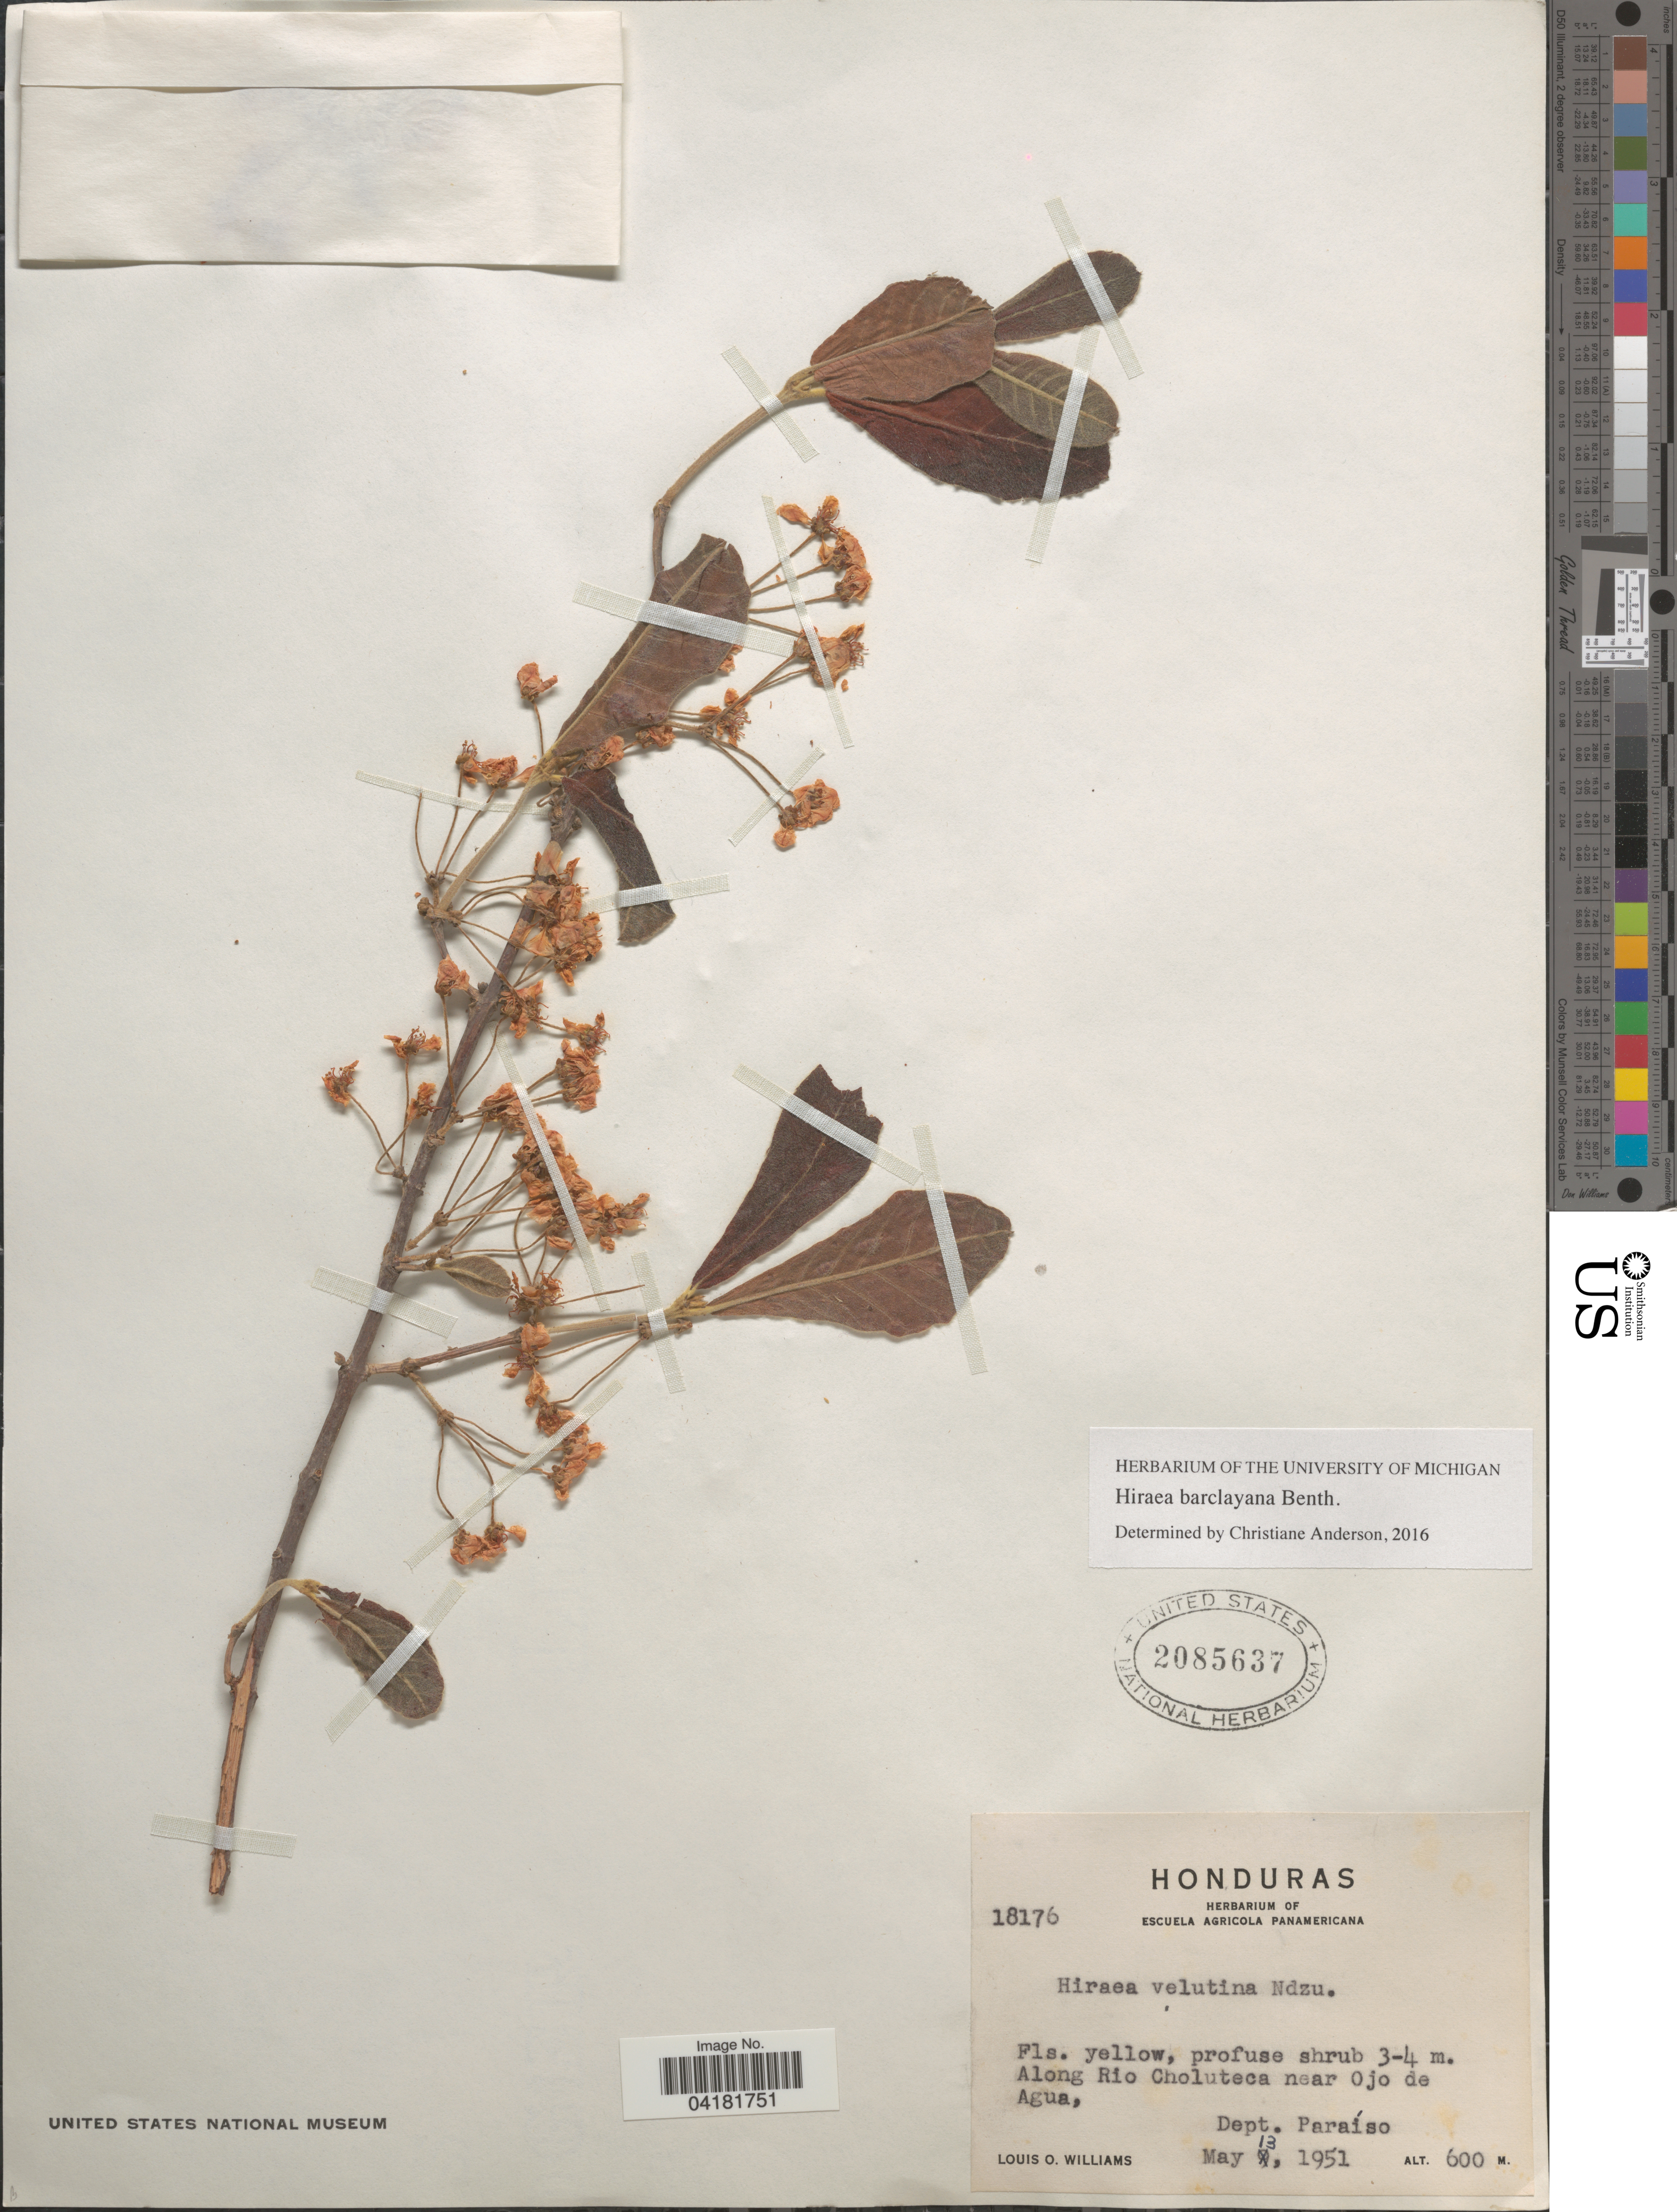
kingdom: Plantae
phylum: Tracheophyta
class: Magnoliopsida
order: Malpighiales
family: Malpighiaceae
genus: Hiraea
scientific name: Hiraea barclayana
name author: Benth.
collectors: L. O. Williams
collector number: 18176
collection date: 1951-05-13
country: Honduras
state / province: El Paraiso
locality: Along Rio Choluteca near Ojo de Agua, Dept. Paraíso.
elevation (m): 600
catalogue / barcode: US 2085637